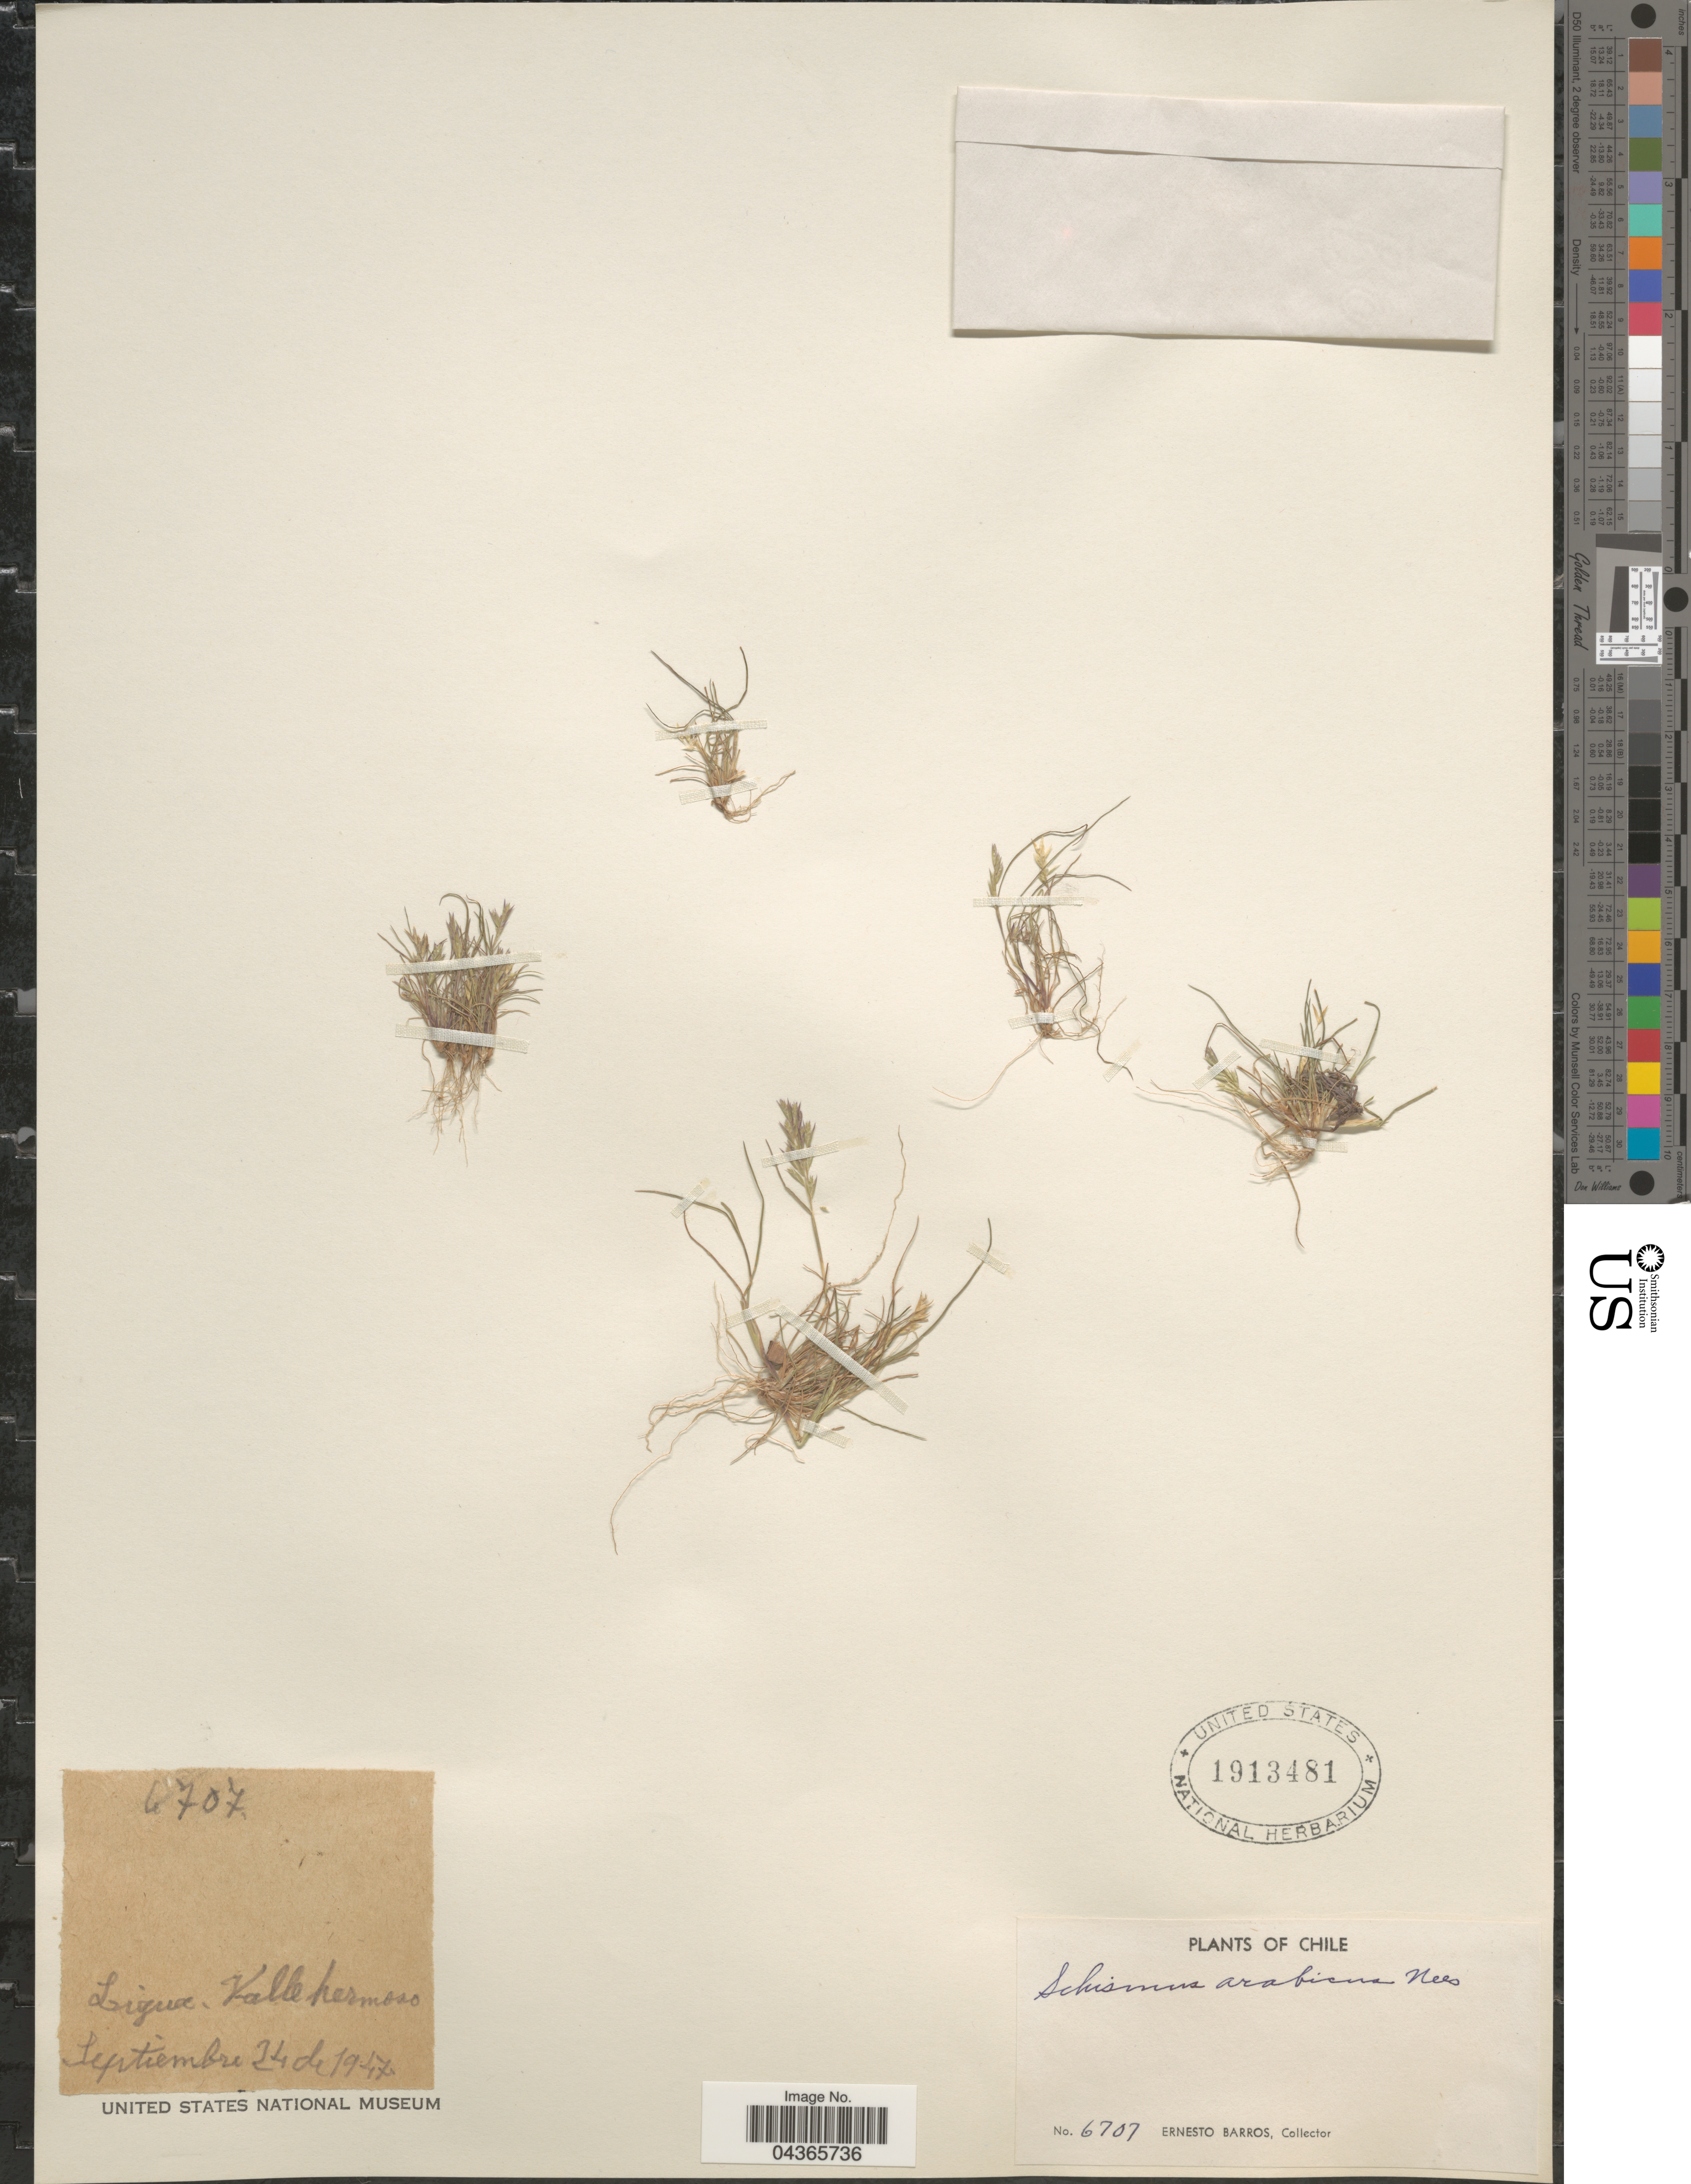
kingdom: Plantae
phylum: Tracheophyta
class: Liliopsida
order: Poales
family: Poaceae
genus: Schismus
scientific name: Schismus arabicus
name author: Nees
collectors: E. Barros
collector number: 6707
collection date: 1947-09-24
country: Chile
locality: Ligua. Valle hermoso.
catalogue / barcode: US 1913481